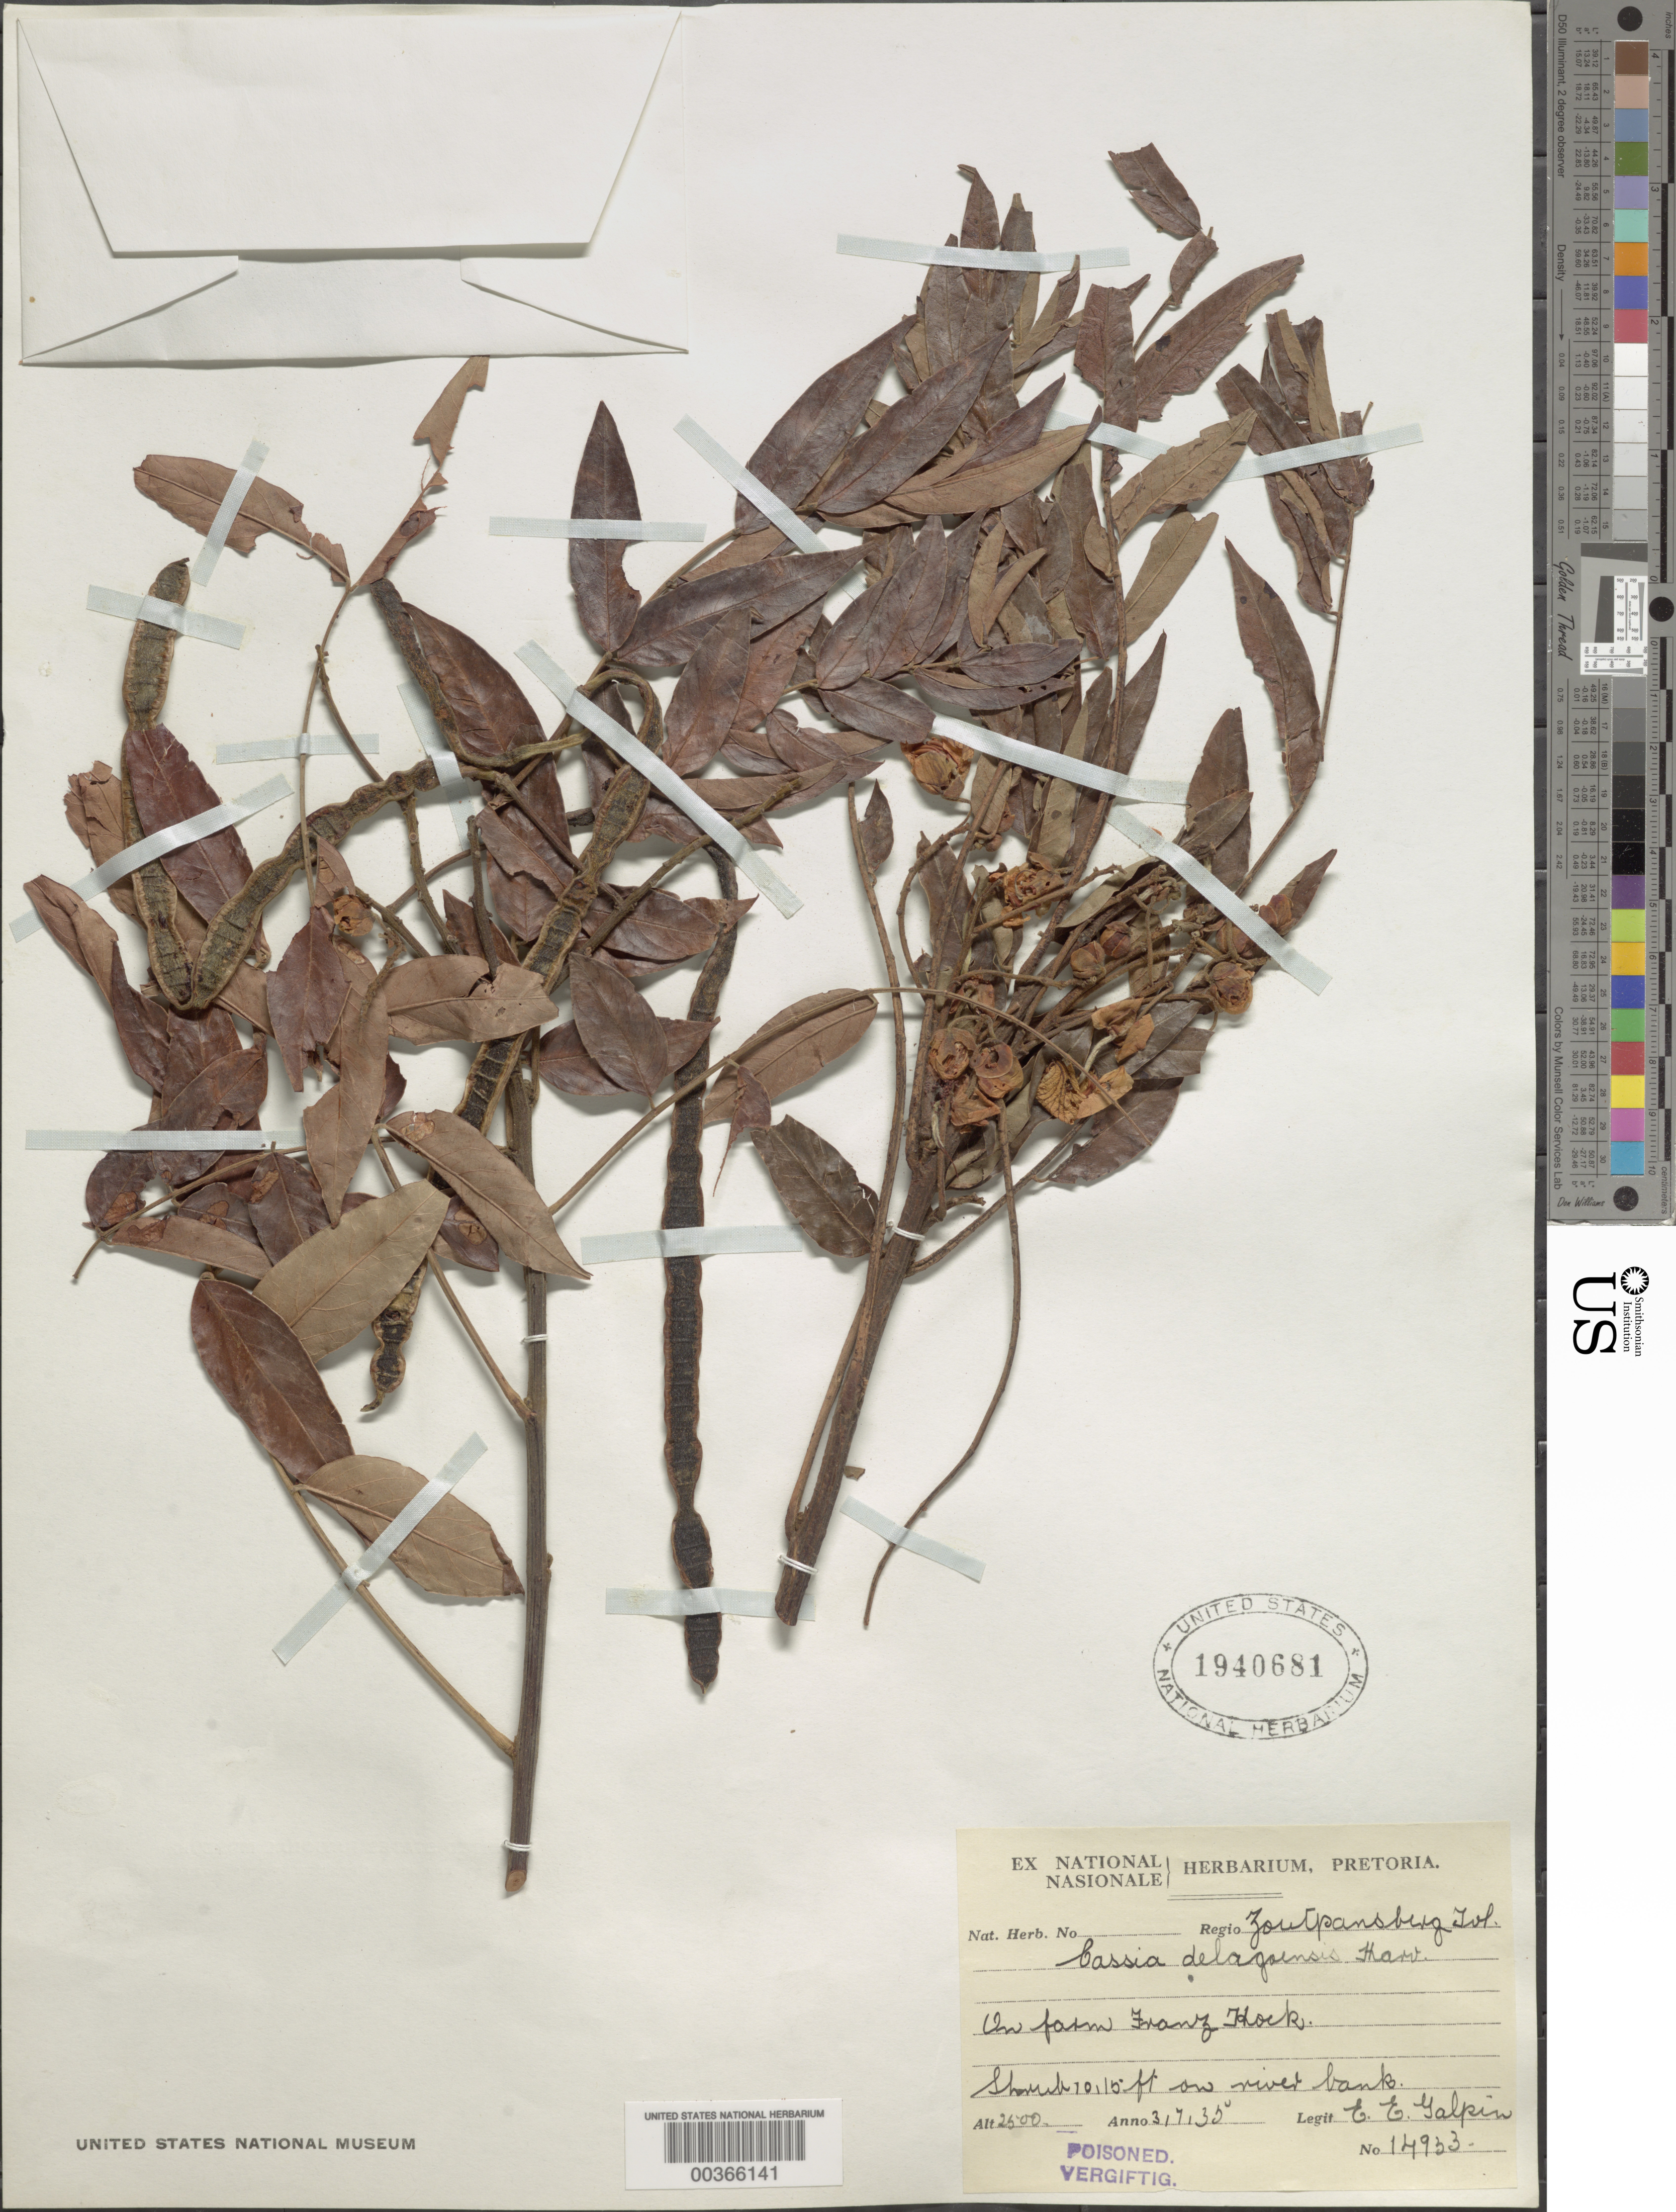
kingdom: Plantae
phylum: Tracheophyta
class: Magnoliopsida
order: Fabales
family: Fabaceae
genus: Cassia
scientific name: Cassia delagoensis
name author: Harv.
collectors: E. Galpin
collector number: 14933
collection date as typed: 03 Jul 1935 or 07 Mar 1935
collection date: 1935-03-07 or 1935-07-03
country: South Africa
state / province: Limpopo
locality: Zoutpansberg; on farm of franz hock. Transvaal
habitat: On river bank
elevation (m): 762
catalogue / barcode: US 1940681